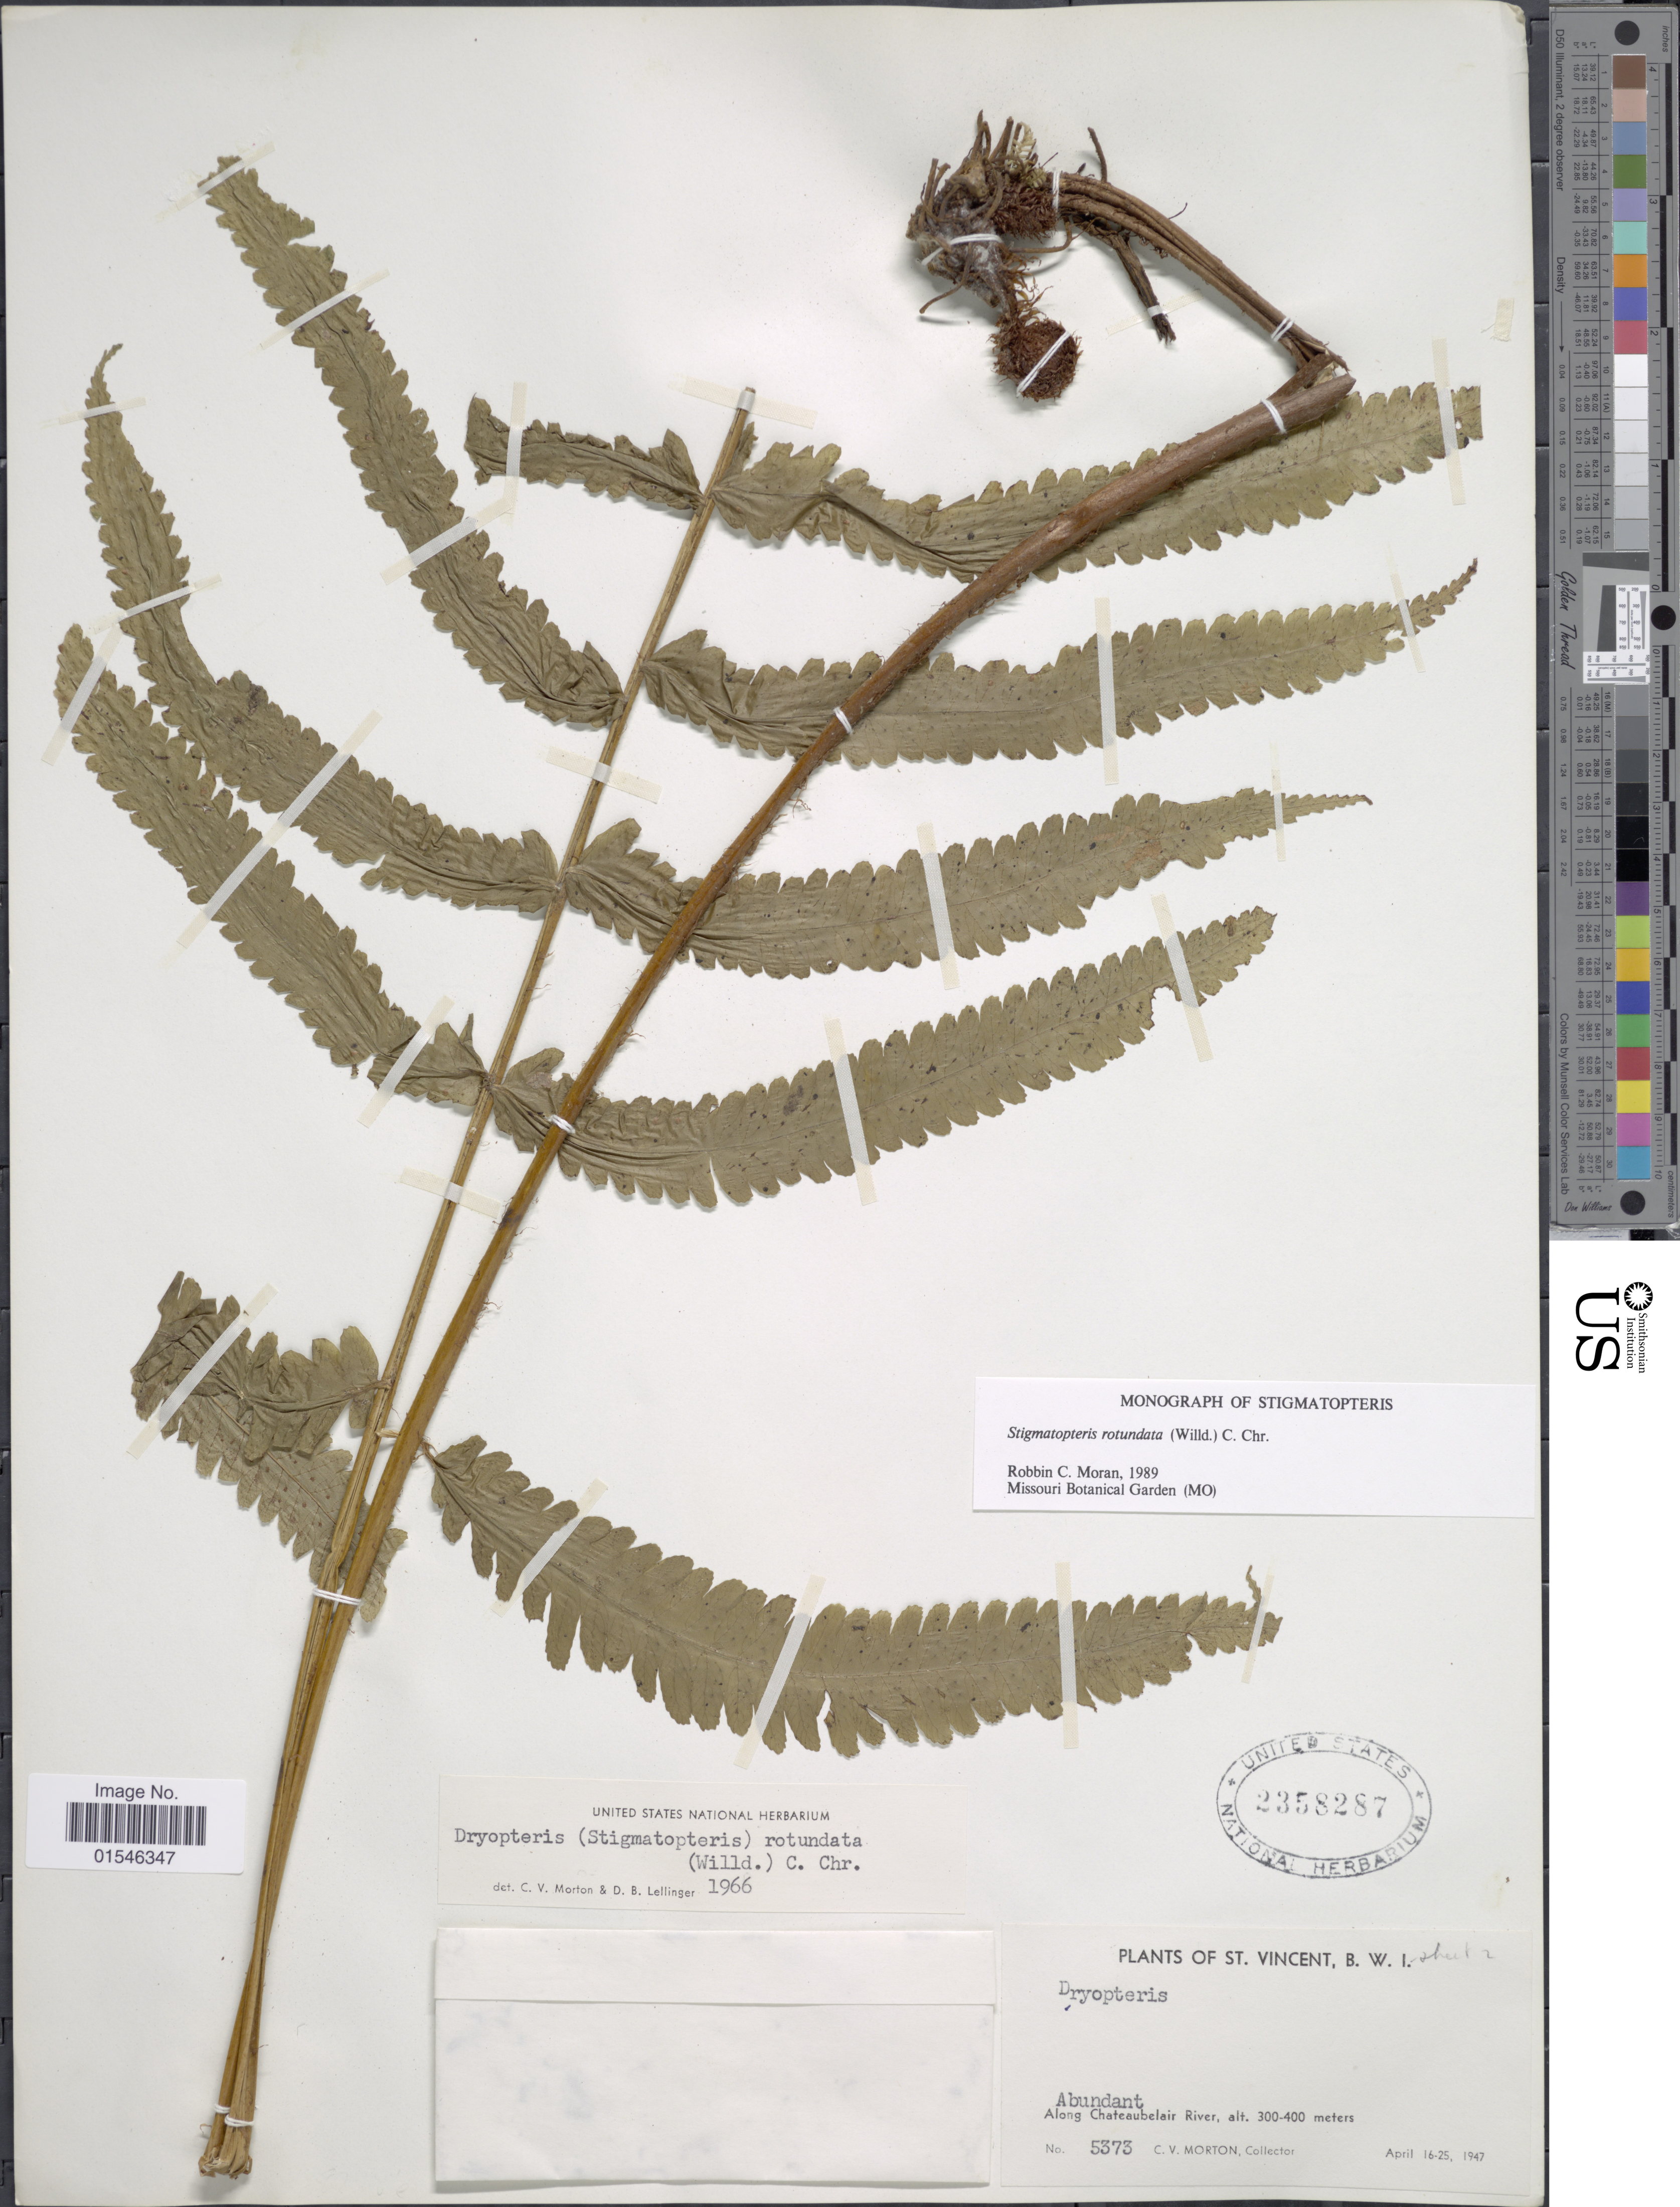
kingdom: Plantae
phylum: Tracheophyta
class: Polypodiopsida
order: Polypodiales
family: Dryopteridaceae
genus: Stigmatopteris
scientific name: Stigmatopteris rotundata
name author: (Willd.) C. Chr.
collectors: C. V. Morton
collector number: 5373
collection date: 1947-04-16/1947-04-25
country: St. Vincent - Grenadines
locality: St Vincent, B.W.I. Along Chateaubelair River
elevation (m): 300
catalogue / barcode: US 2358287